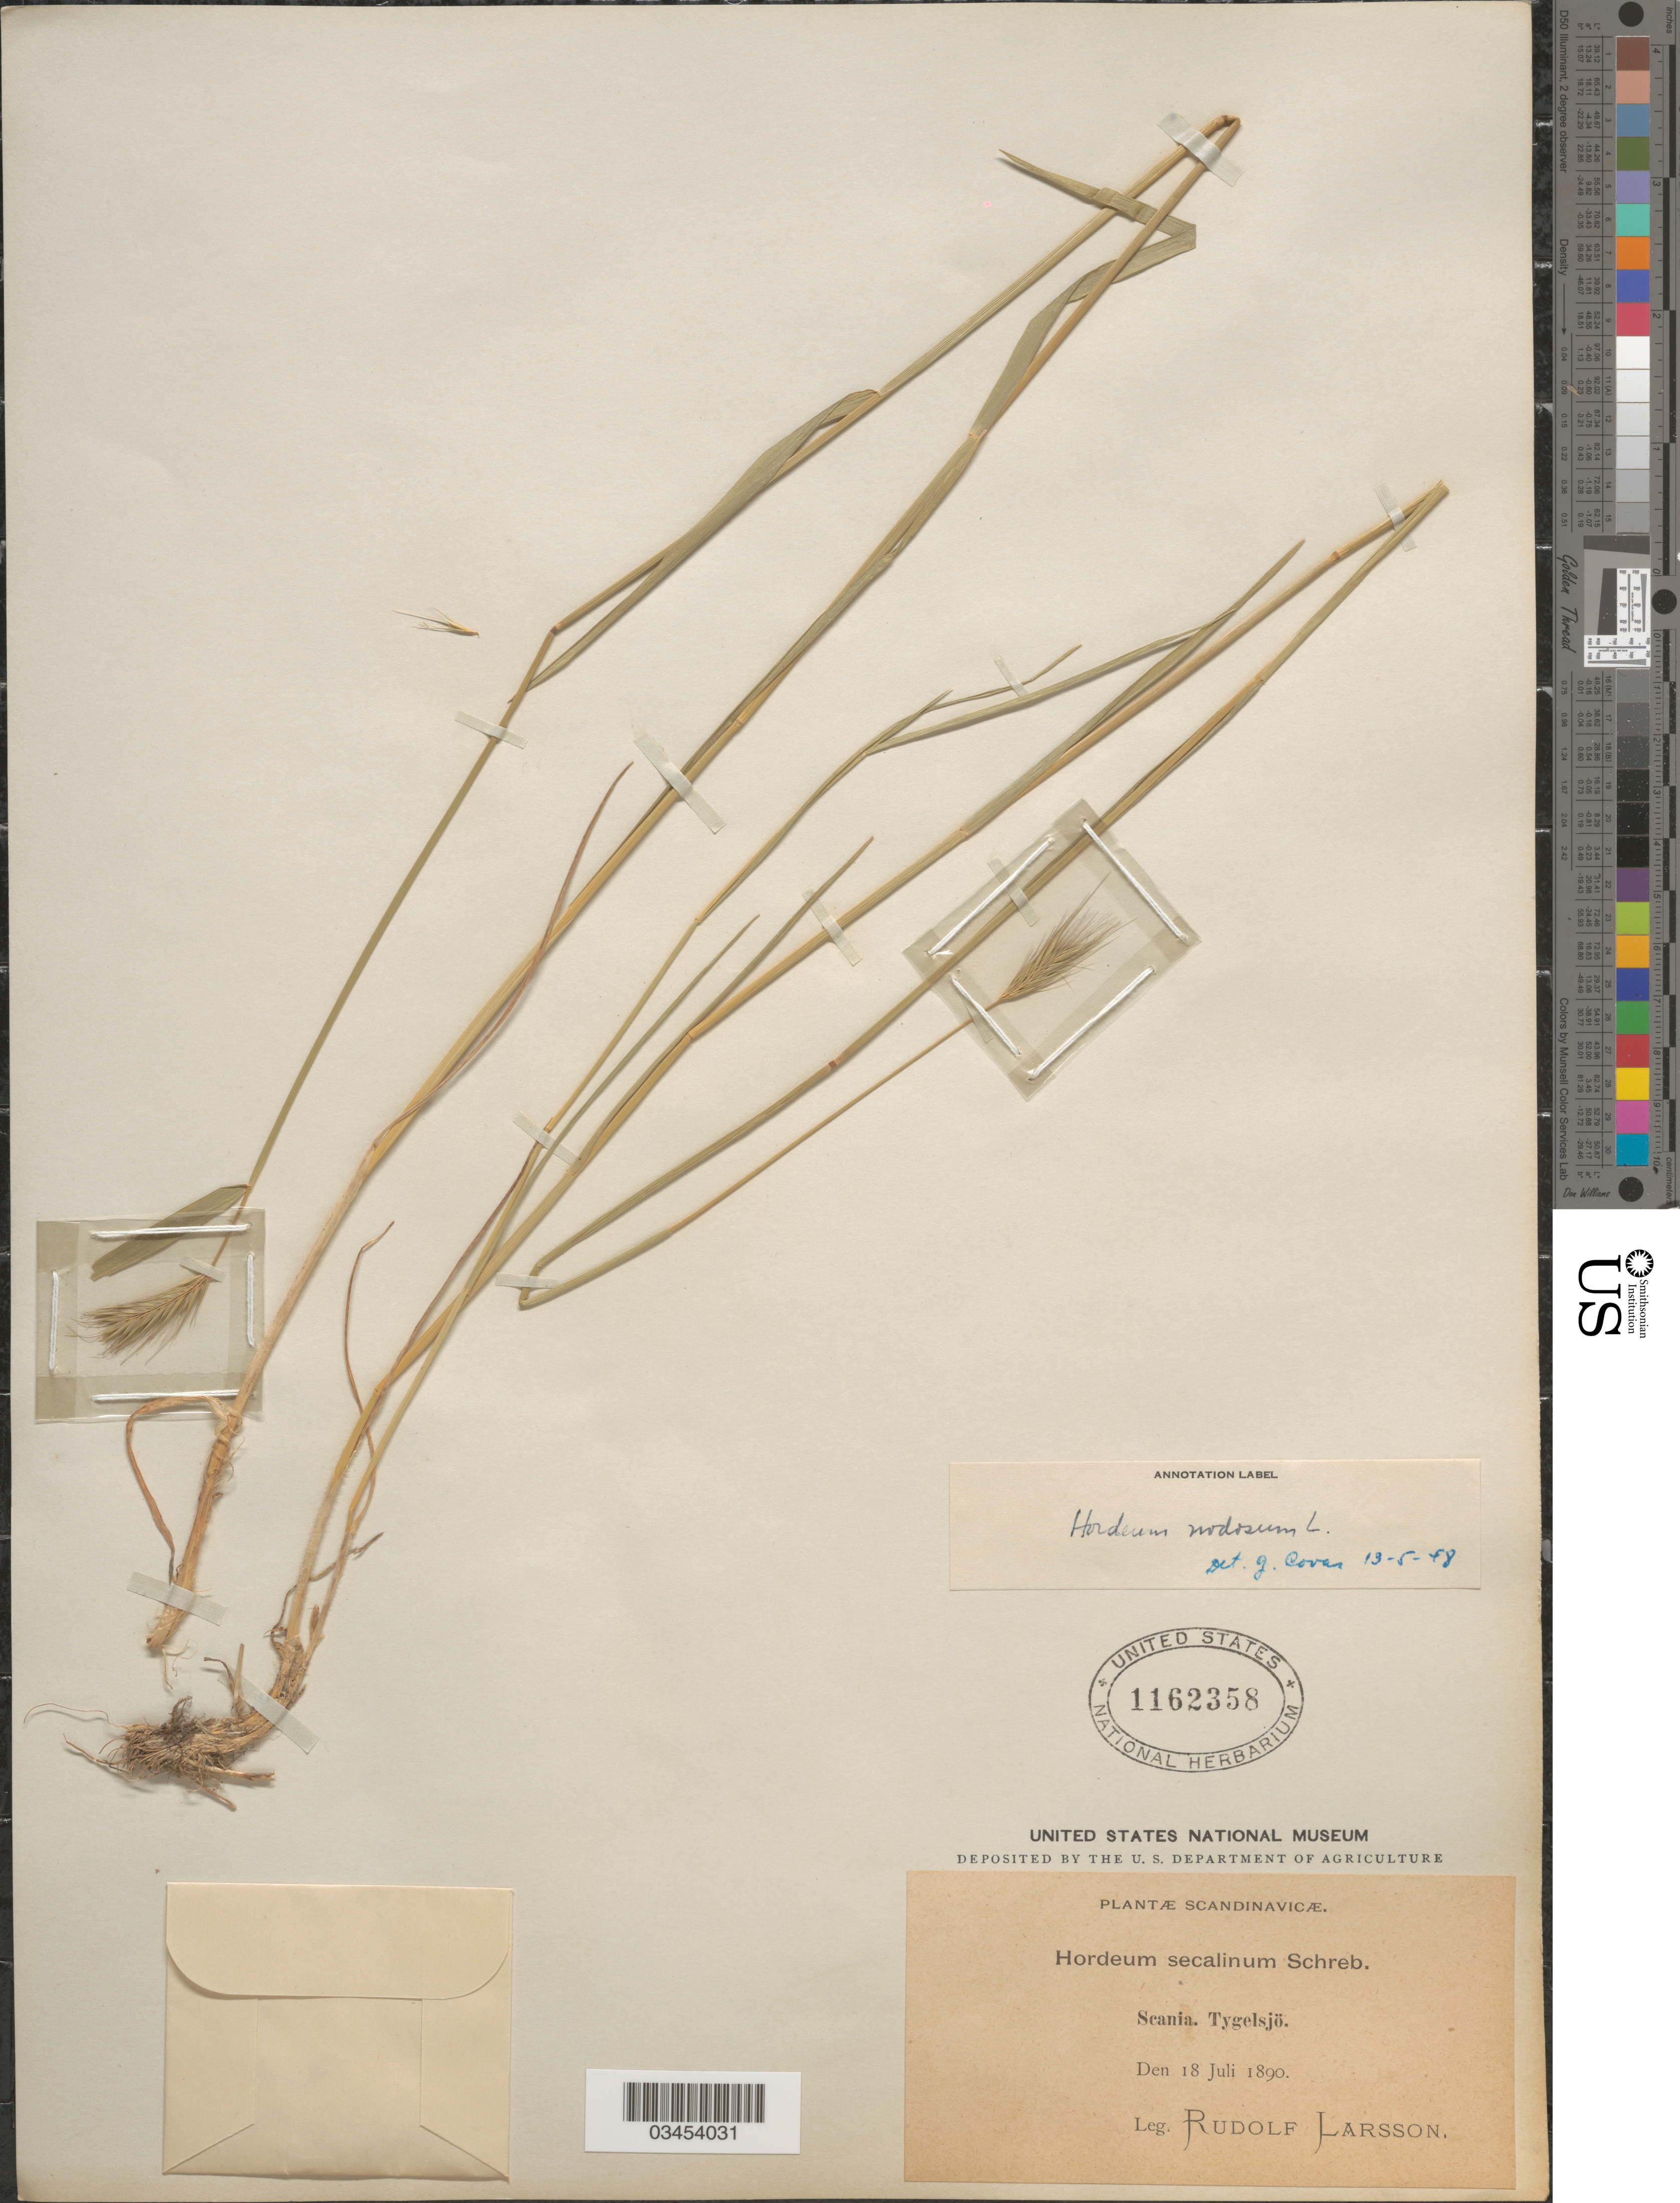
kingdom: Plantae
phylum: Tracheophyta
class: Liliopsida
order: Poales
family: Poaceae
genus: Hordeum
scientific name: Hordeum secalinum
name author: Schreb.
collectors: R. Larsson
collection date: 1890-07-18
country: Sweden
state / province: Skåne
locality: Scandinavicæ. Scania. Tygelsjö.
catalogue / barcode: US 1162358